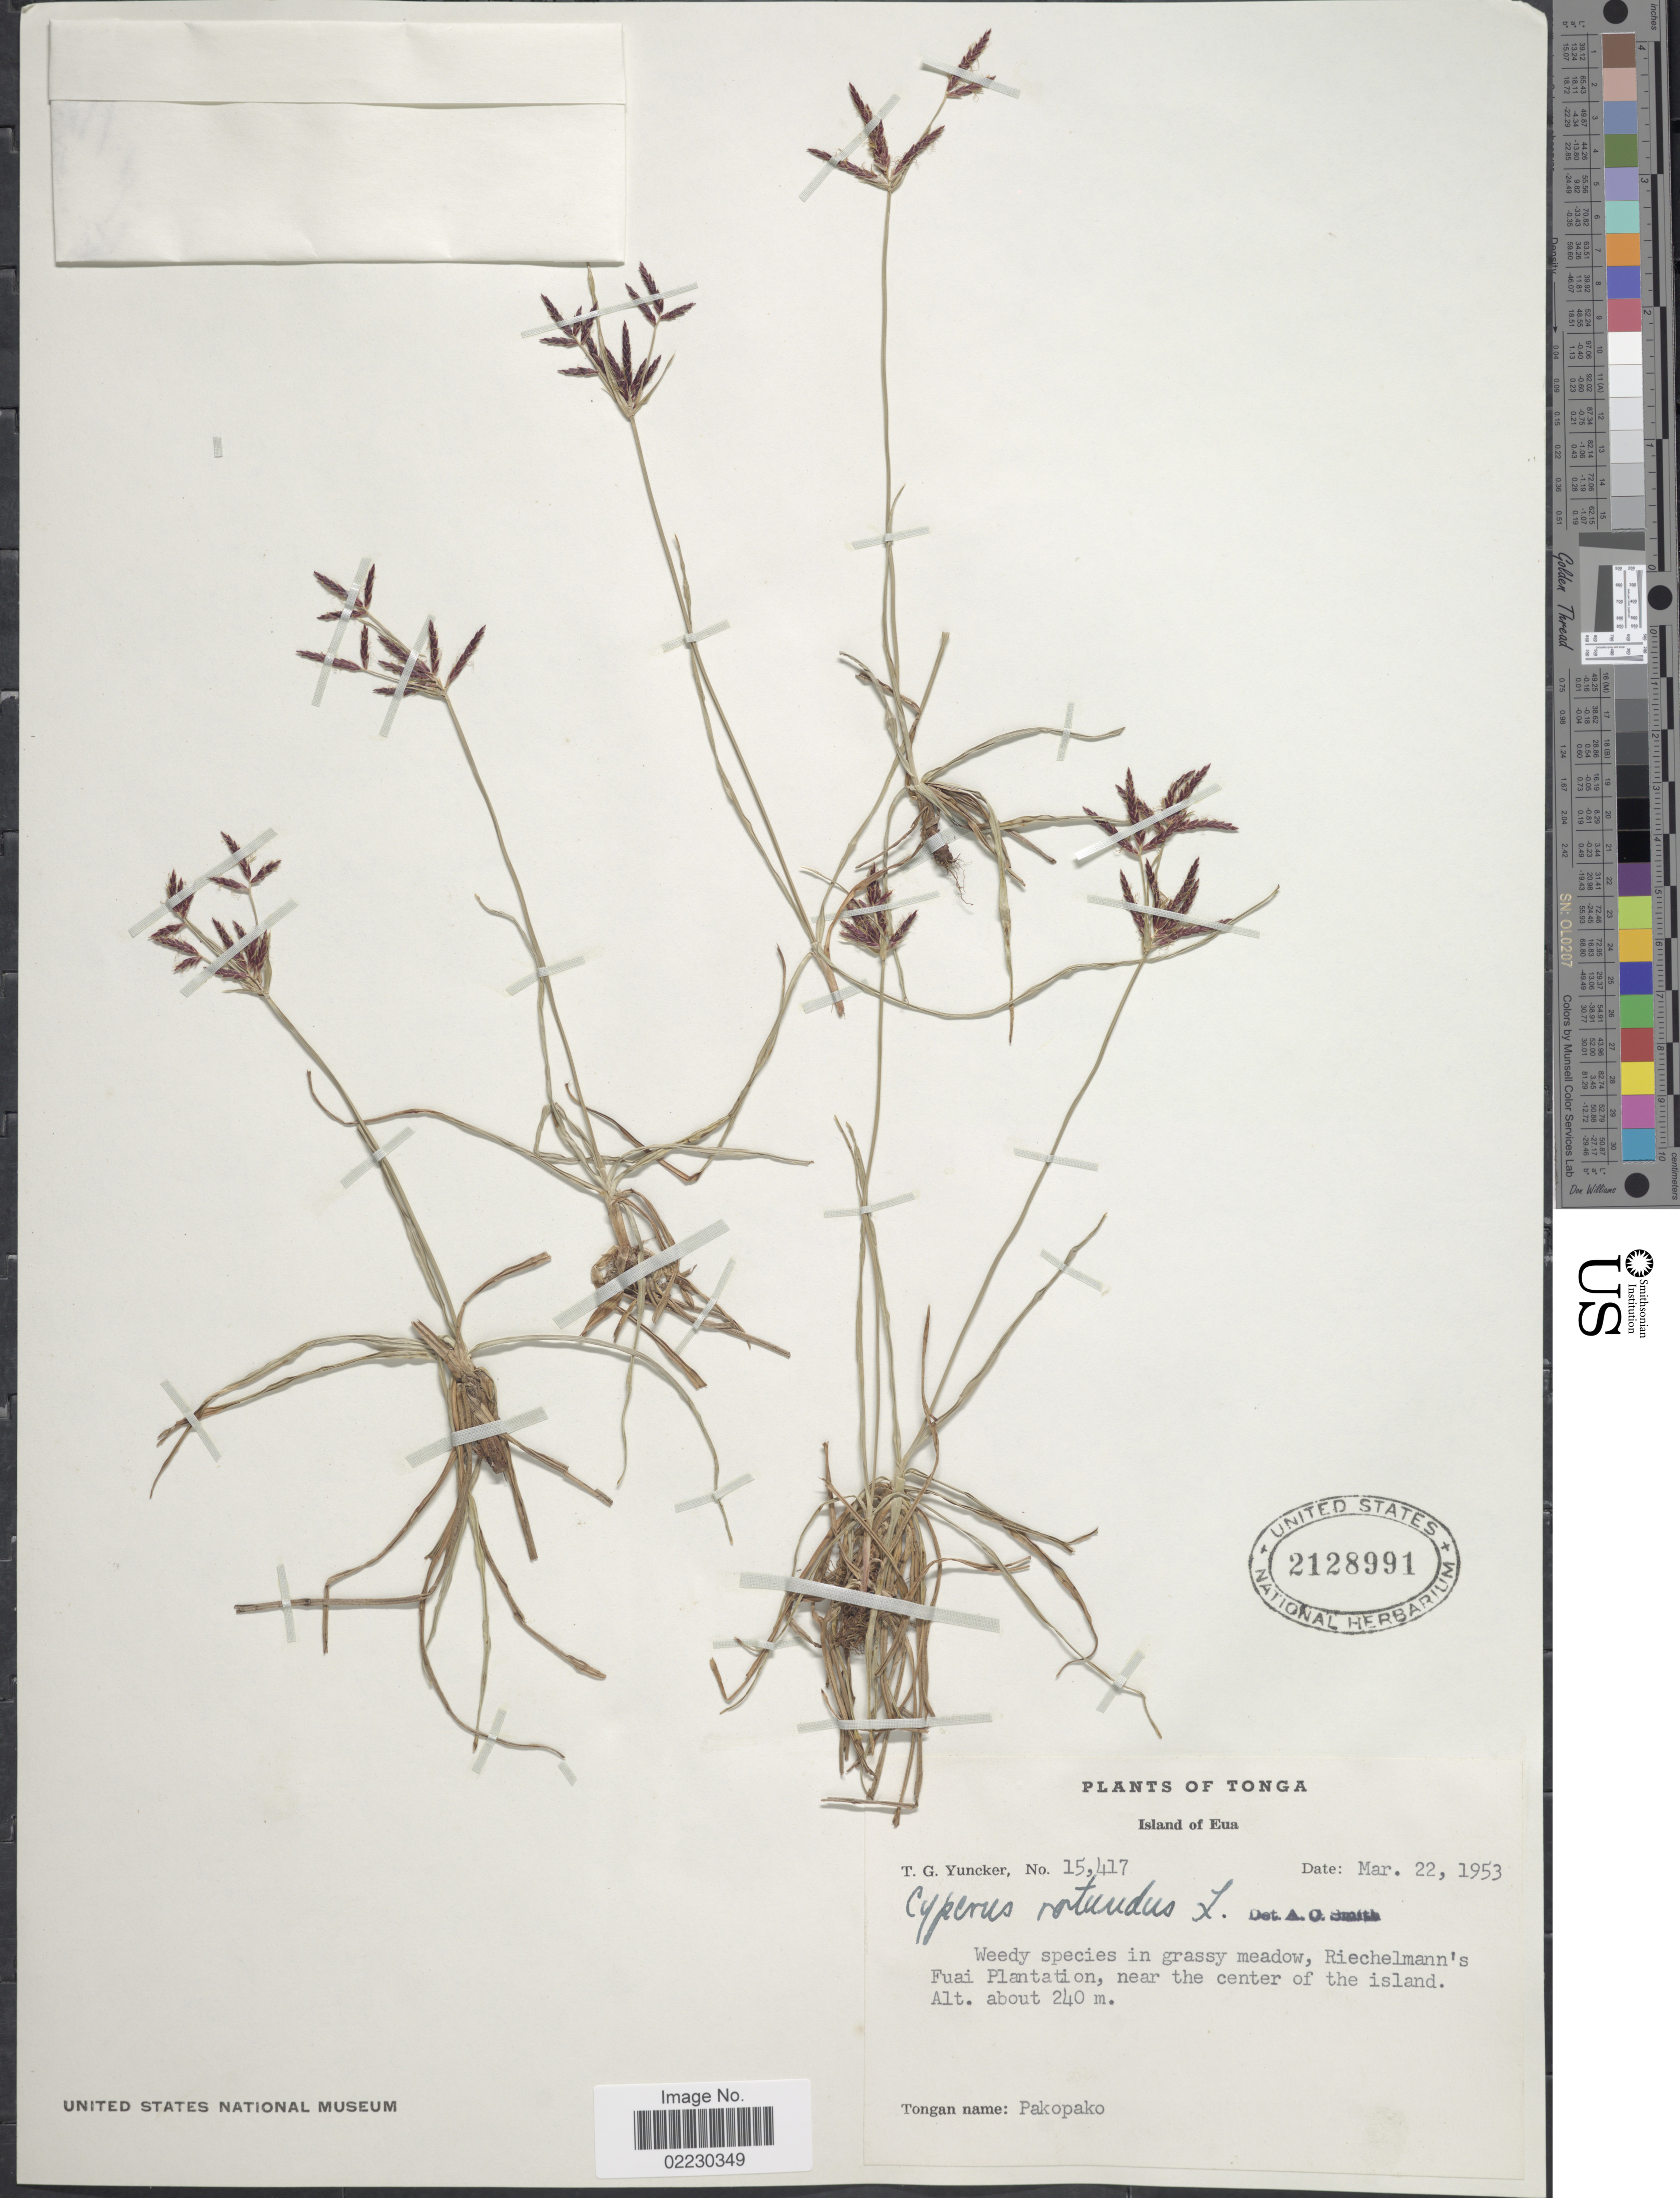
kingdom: Plantae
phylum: Tracheophyta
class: Liliopsida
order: Poales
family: Cyperaceae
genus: Cyperus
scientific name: Cyperus rotundus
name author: L.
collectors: T. G. Yuncker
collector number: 15417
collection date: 1953-03-22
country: Tonga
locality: Island of Eua, Riechelmann's Fuai Plantation, near the center of the island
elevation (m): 240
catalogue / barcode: US 2128991